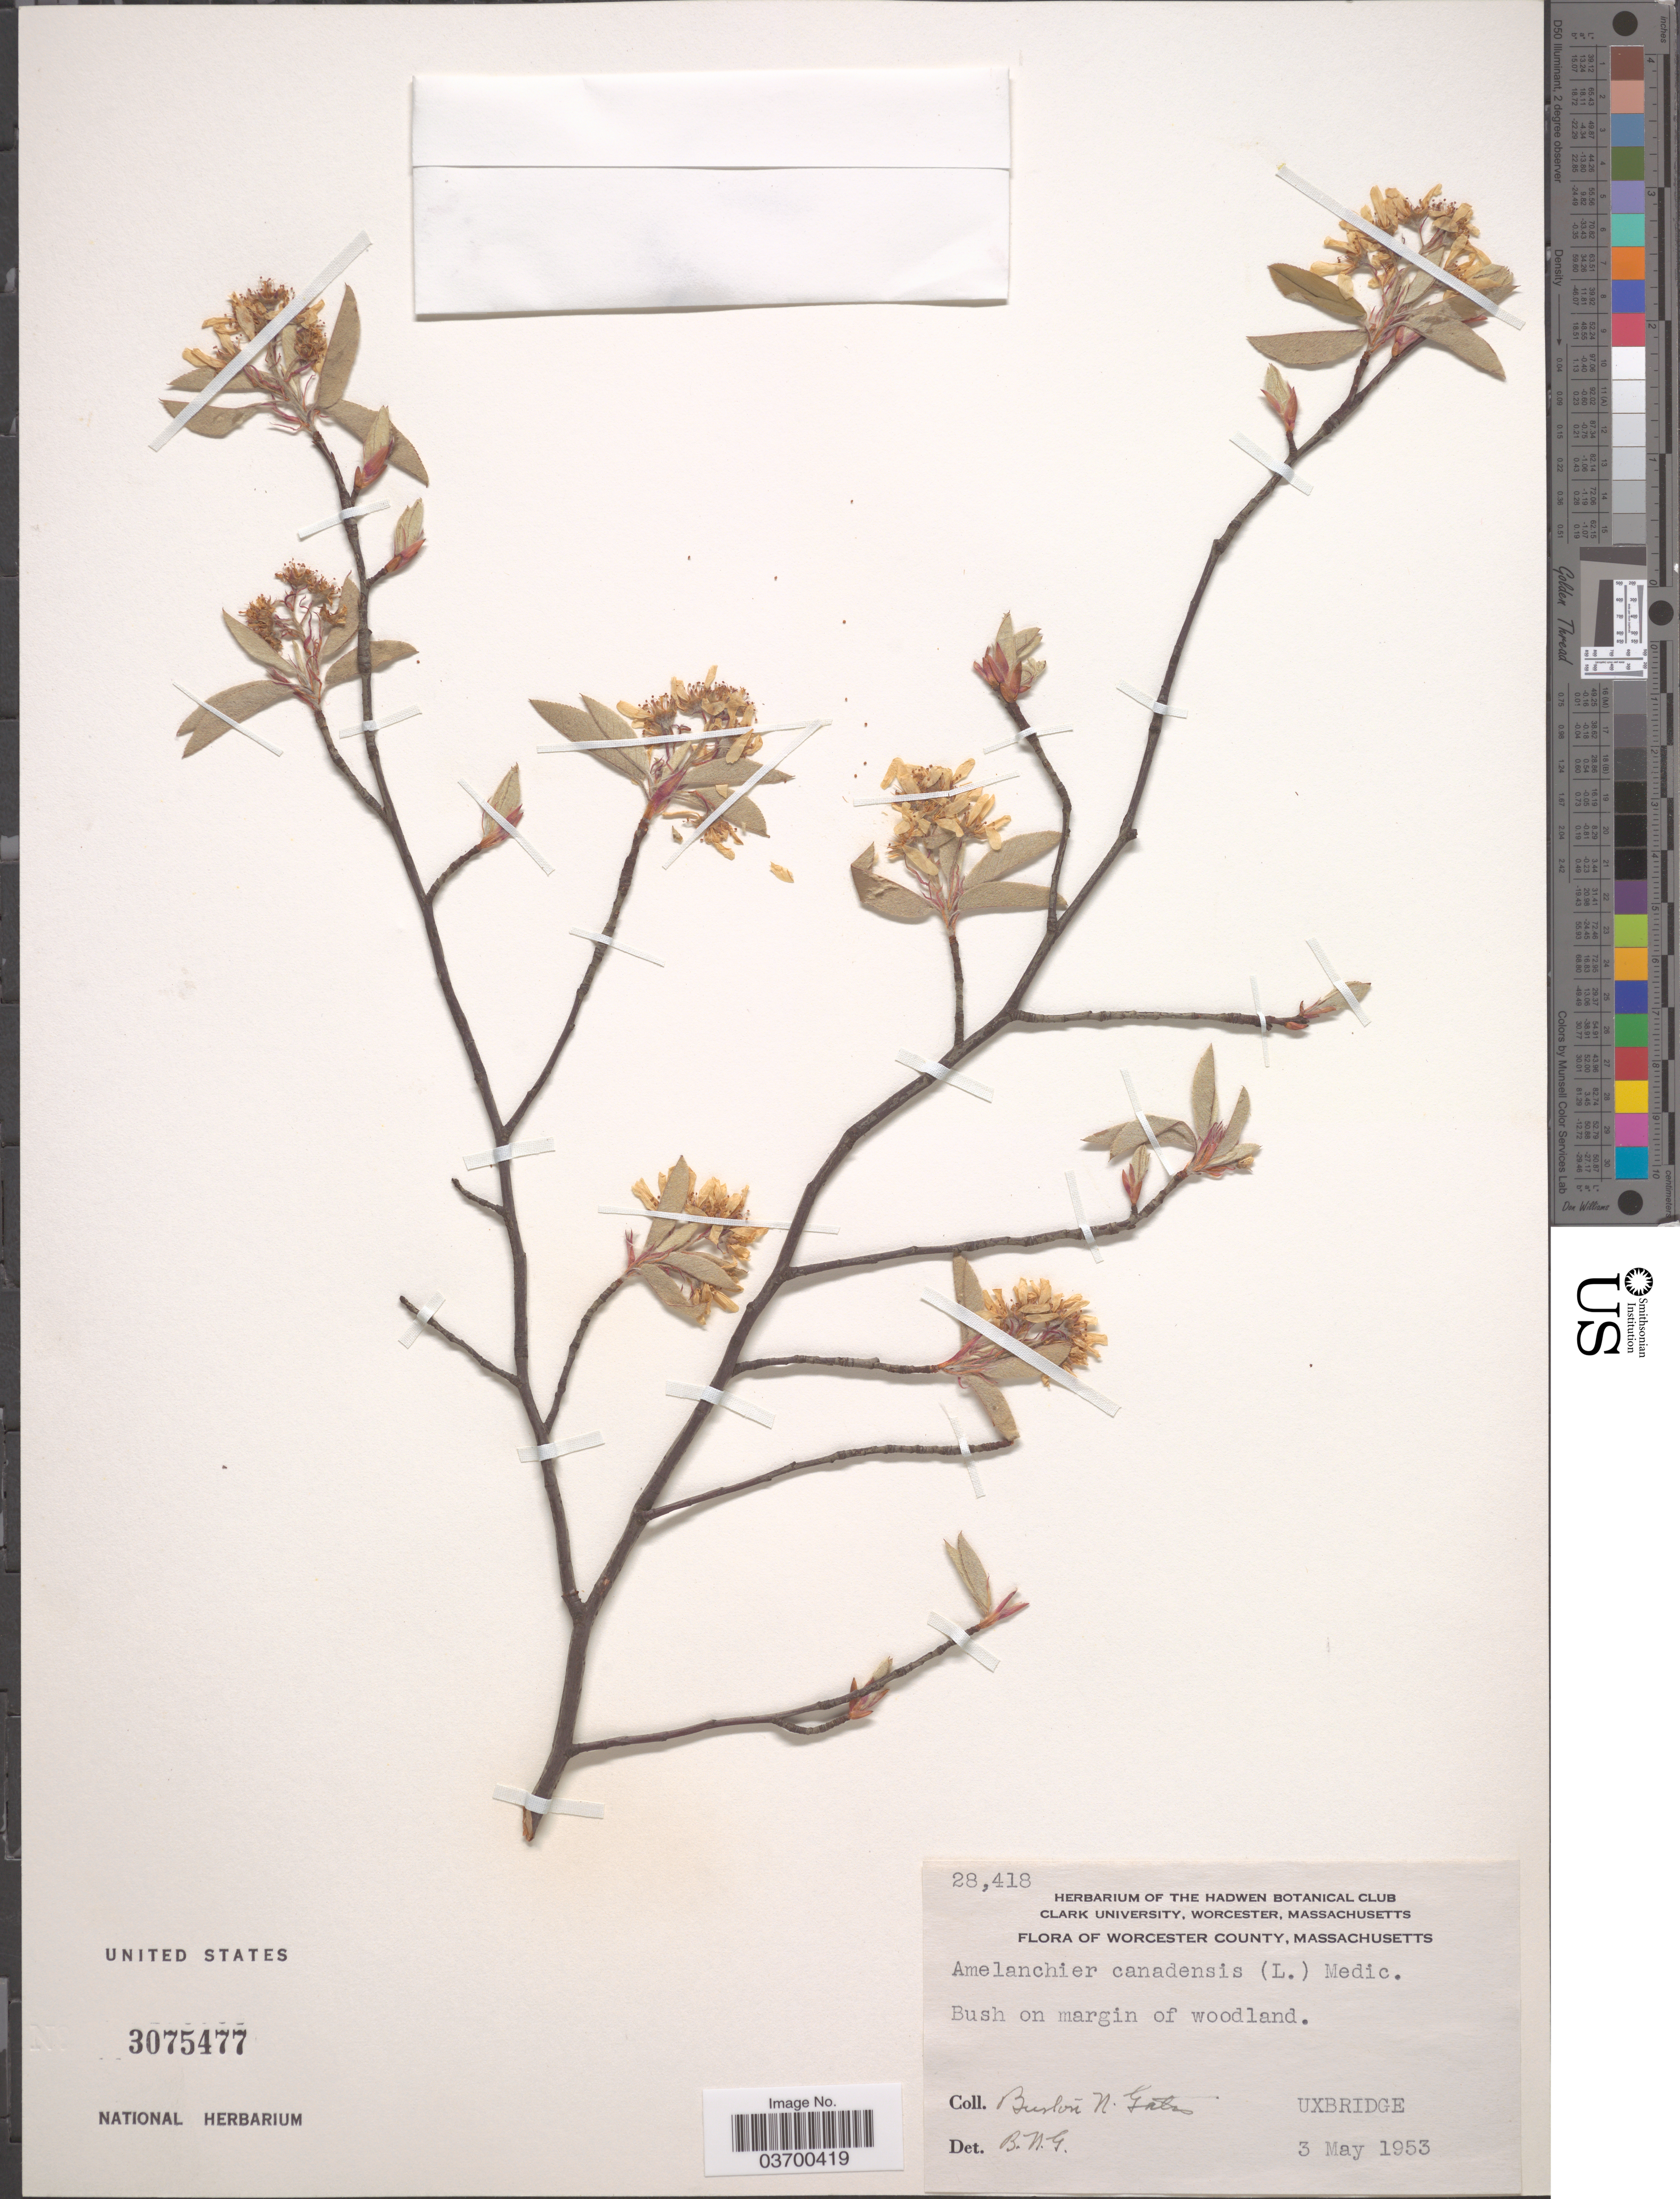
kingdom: Plantae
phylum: Tracheophyta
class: Magnoliopsida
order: Rosales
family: Rosaceae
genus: Amelanchier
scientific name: Amelanchier canadensis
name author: (L.) Medic.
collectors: B. N. Gates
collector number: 28418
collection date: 1953-05-03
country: United States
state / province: Massachusetts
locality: Worcester County. Bush on margin of woodland. Uxbridge.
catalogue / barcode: US 3075477